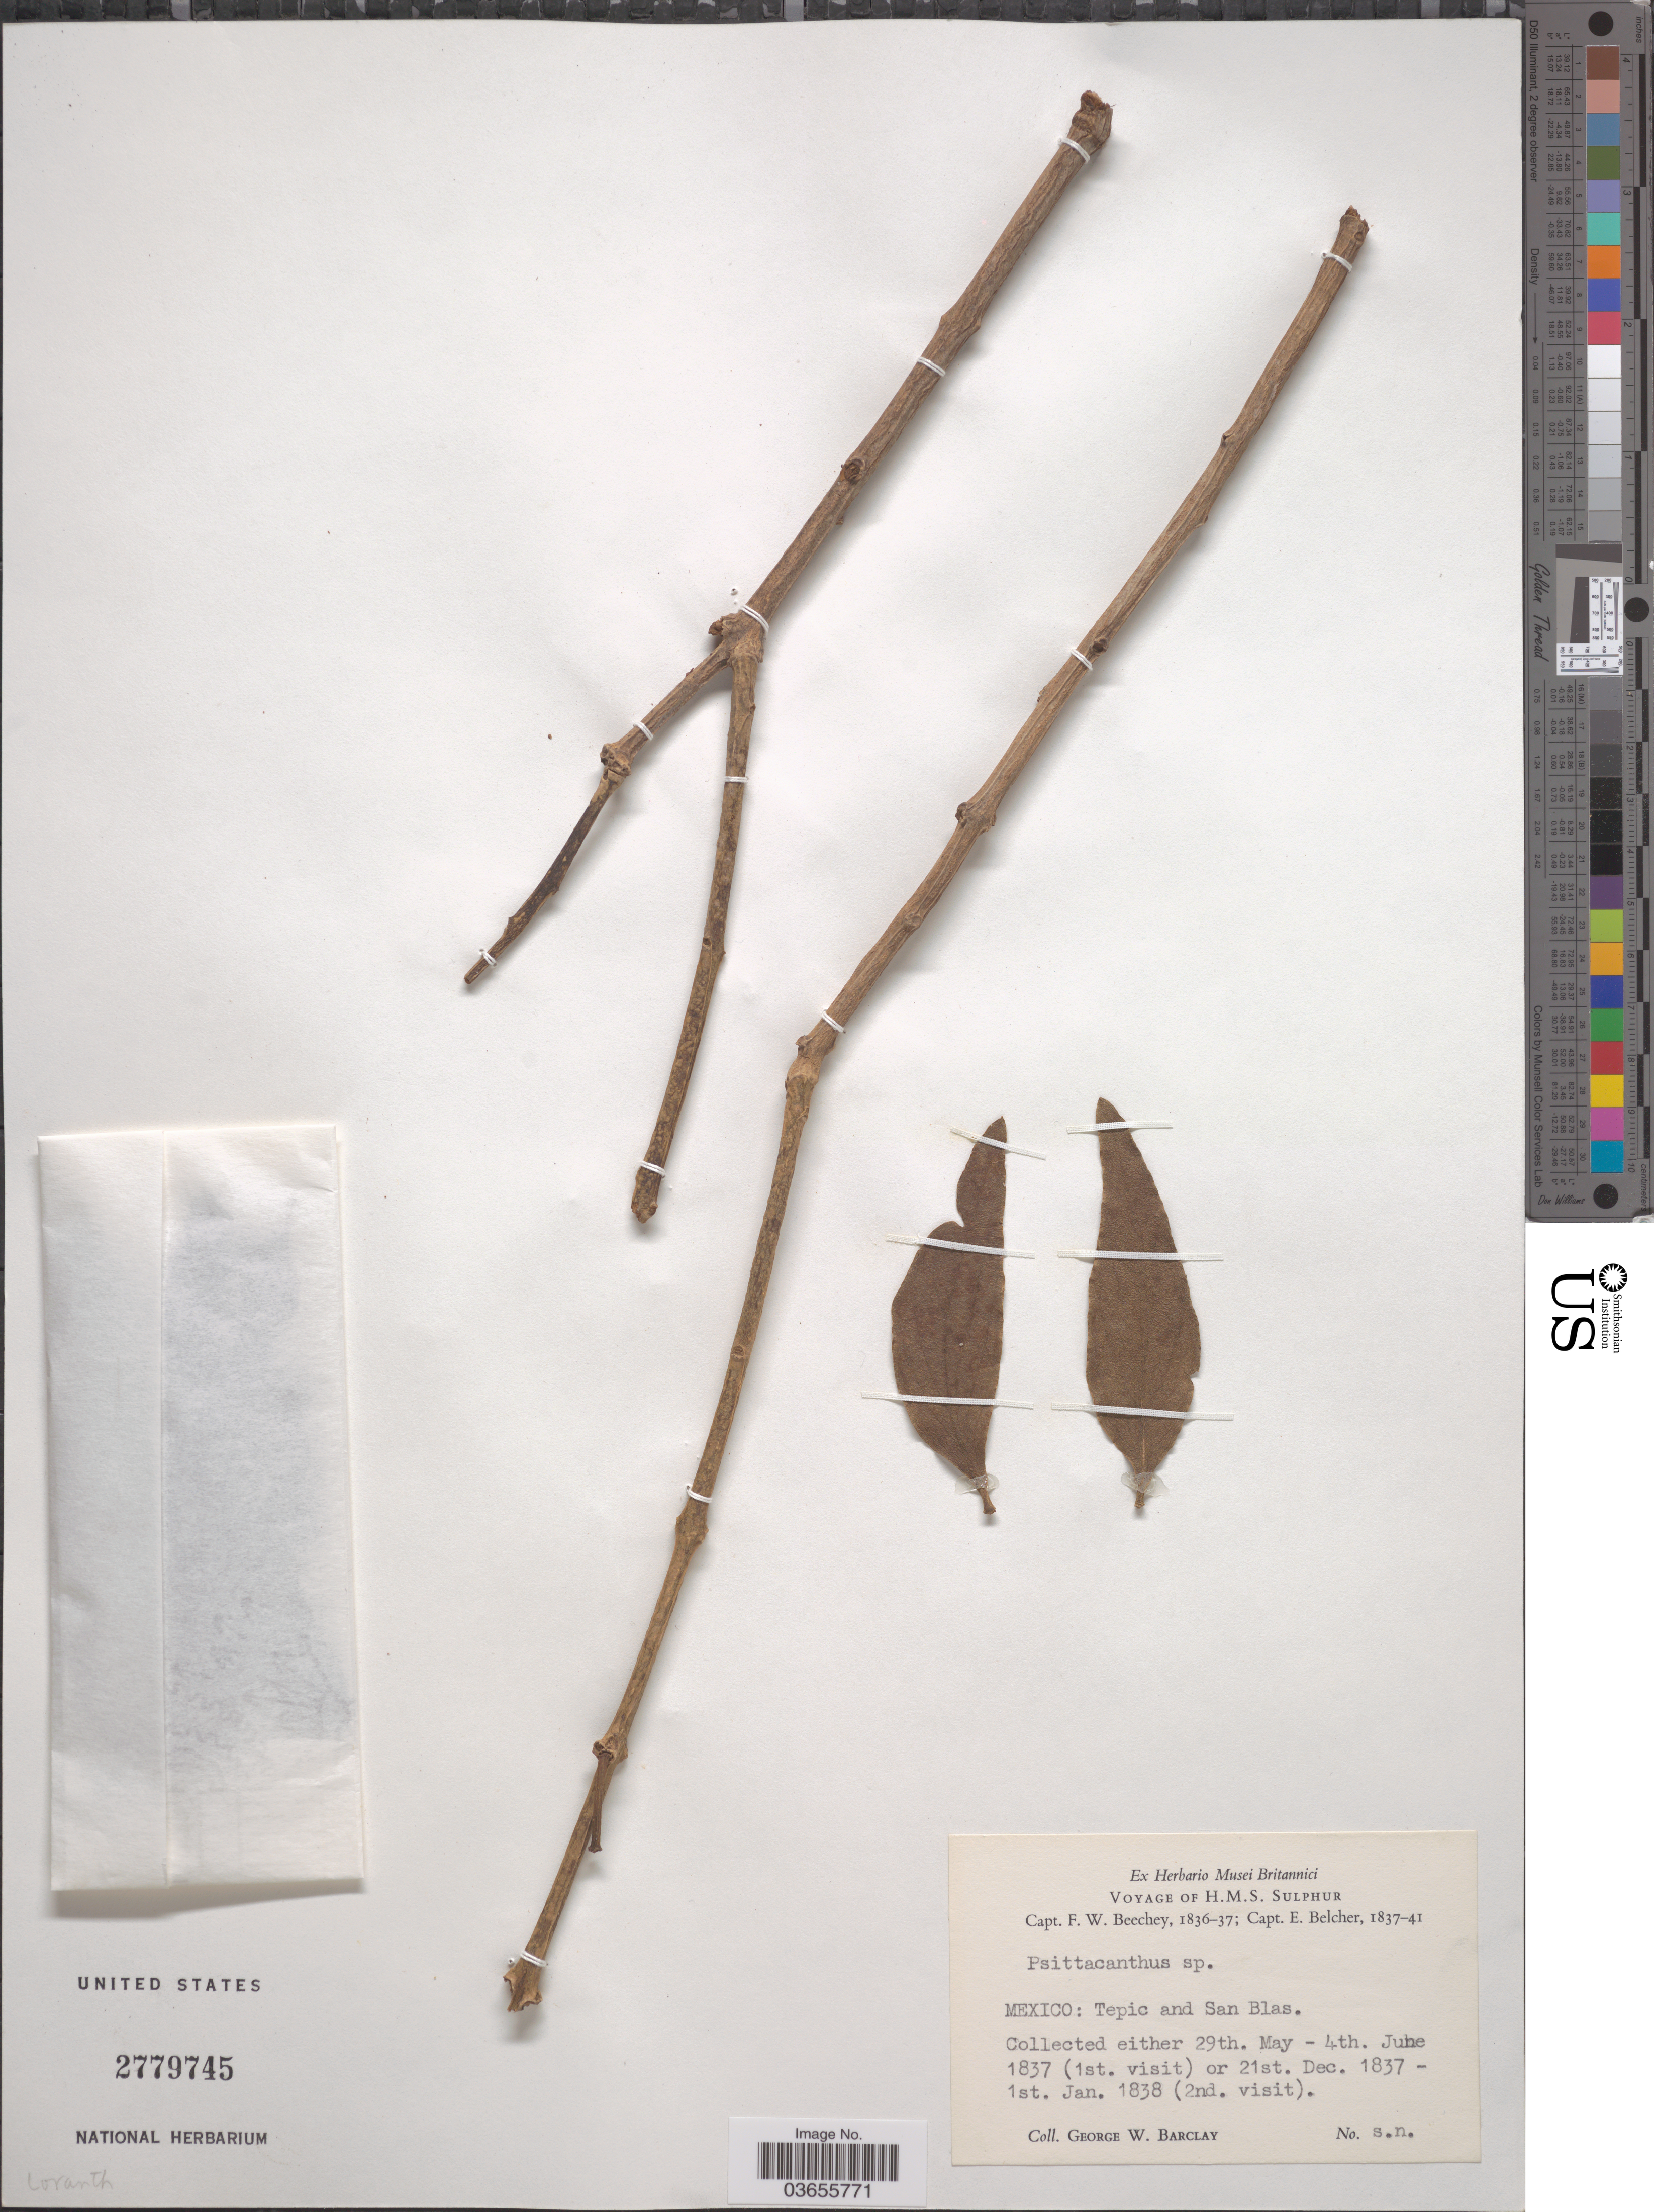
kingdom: Plantae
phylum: Tracheophyta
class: Magnoliopsida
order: Santalales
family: Loranthaceae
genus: Psittacanthus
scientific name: Psittacanthus sp.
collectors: G. W. Barclay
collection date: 1837-05-29/1838-01-01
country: Mexico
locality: Tepic and San Blas.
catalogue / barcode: US 2779745